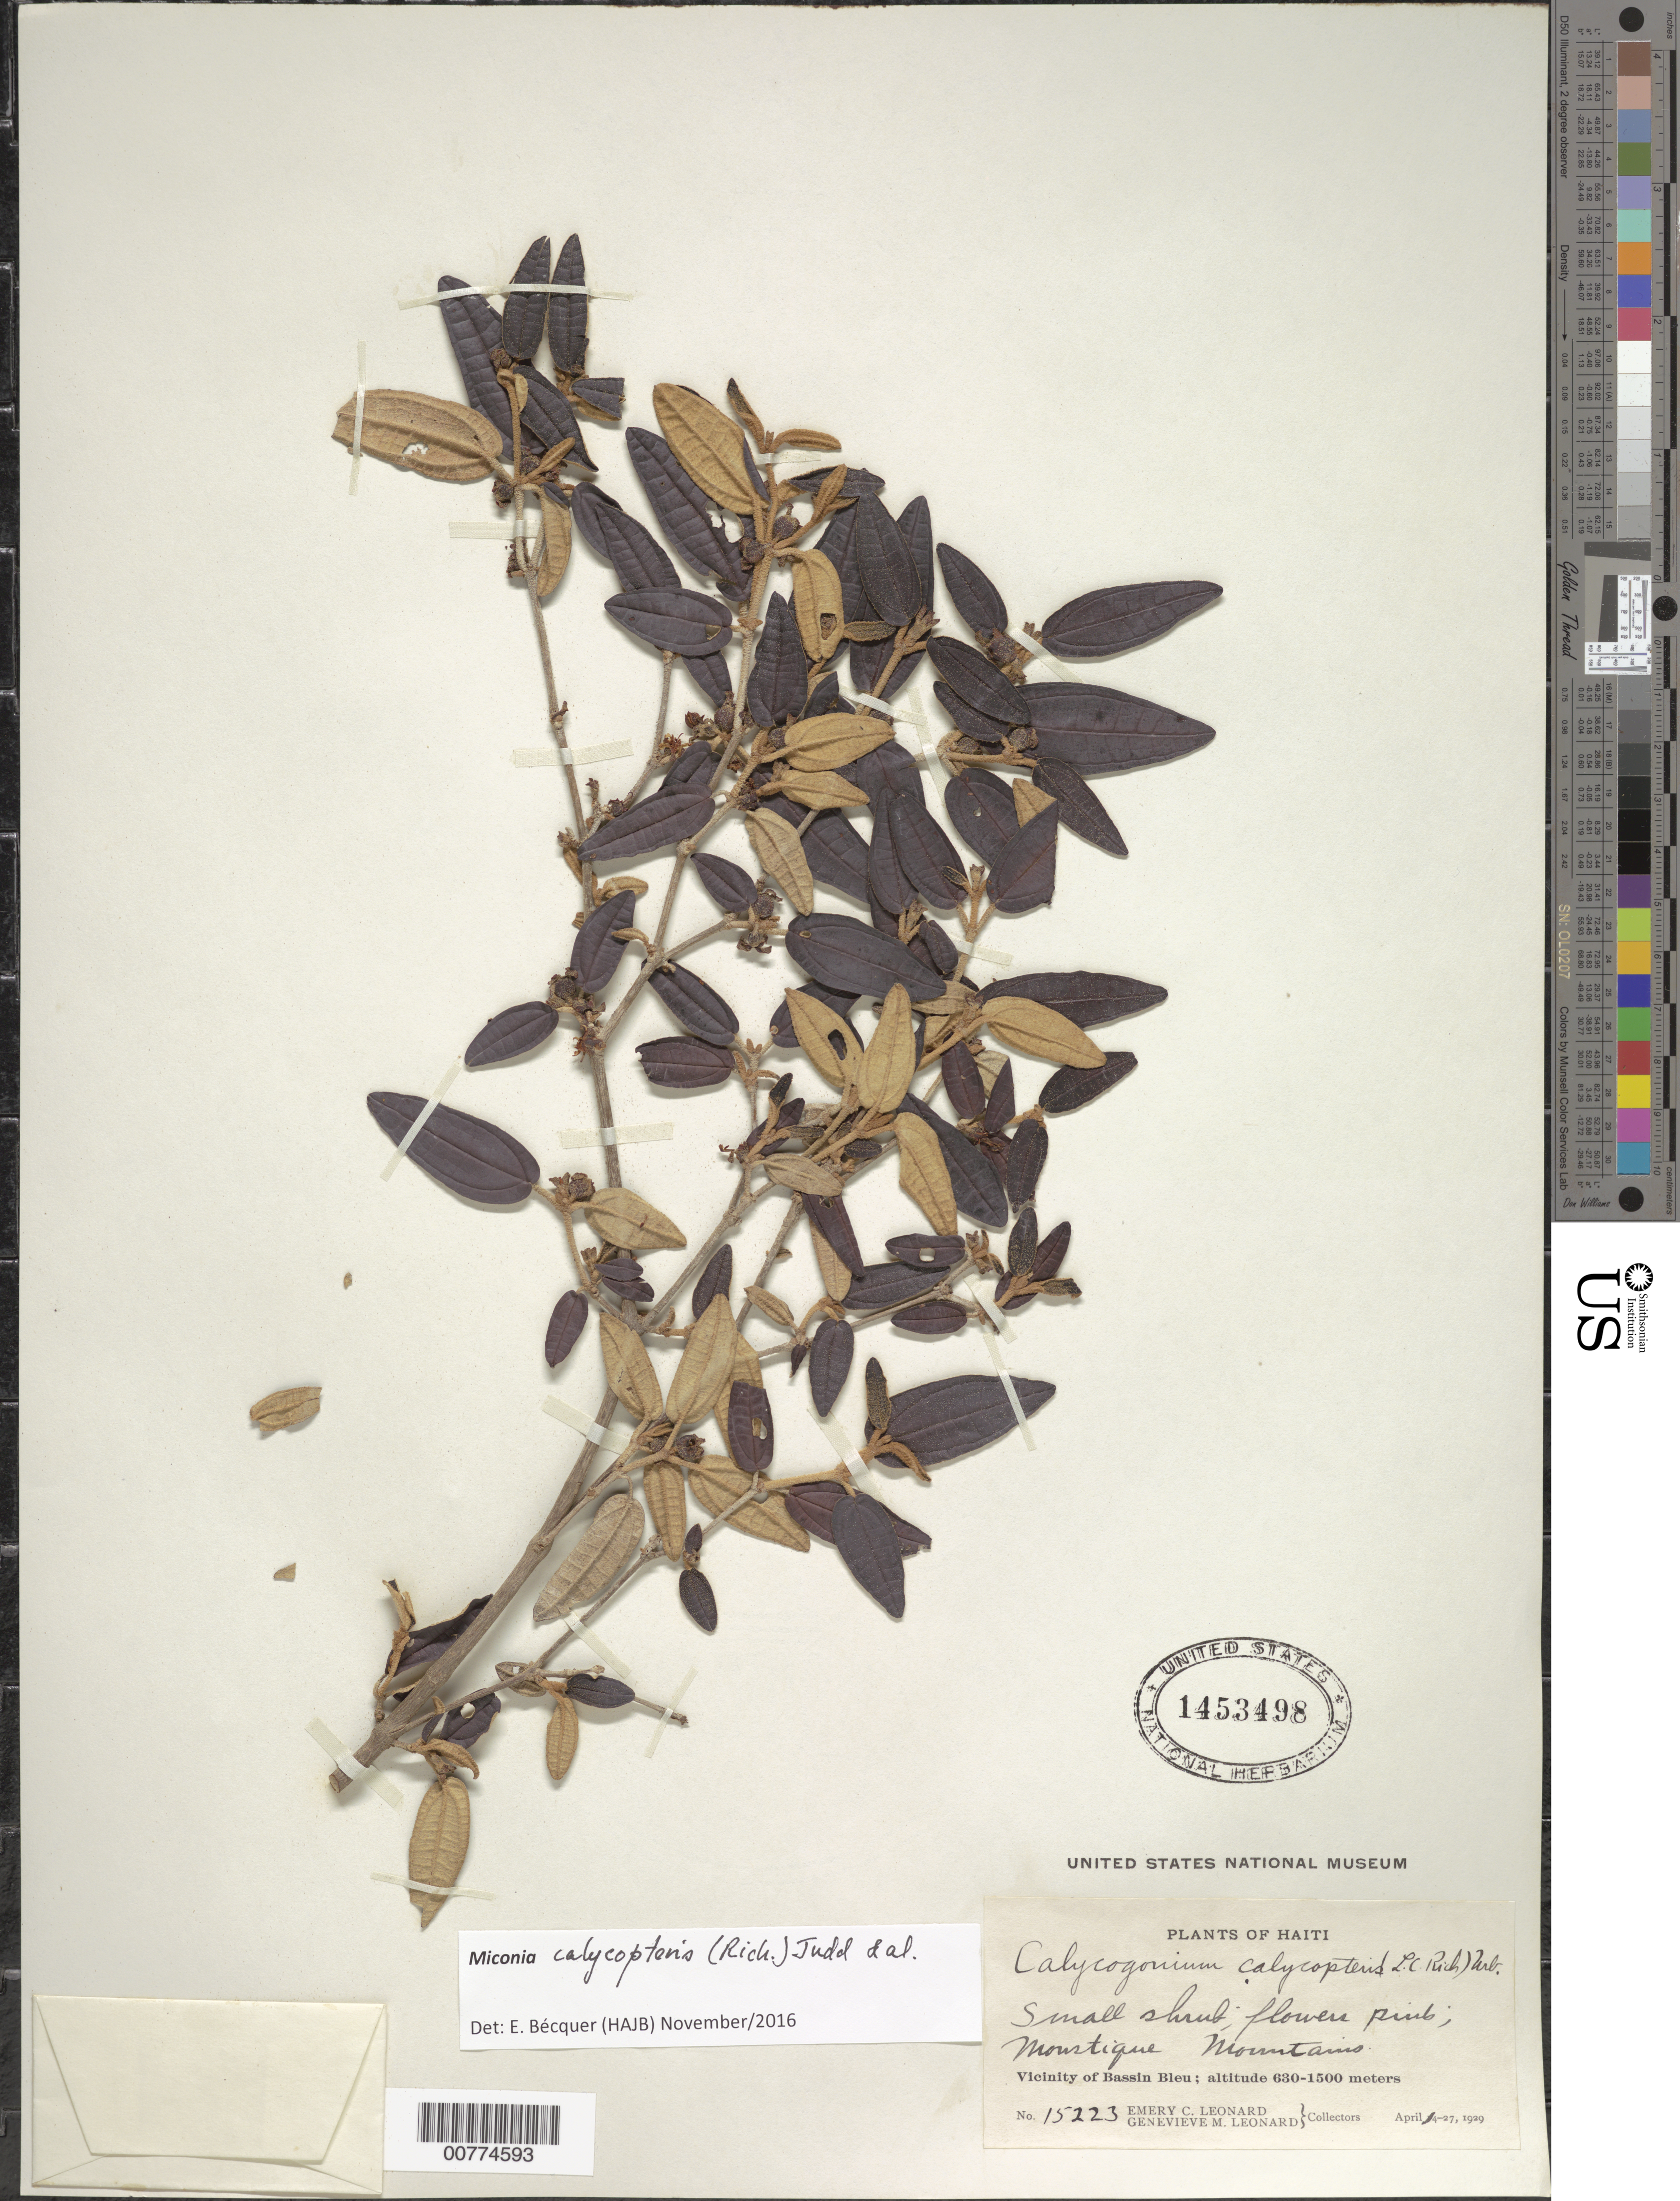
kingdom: Plantae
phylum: Tracheophyta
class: Magnoliopsida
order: Myrtales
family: Melastomataceae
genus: Miconia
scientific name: Miconia calycopteris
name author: (Rich.) Judd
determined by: Bécquer Granados, E. R., (HAJB)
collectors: E. C. Leonard & G. M. Leonard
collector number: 15223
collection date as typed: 27 Apr 1929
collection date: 1929-04-27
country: Haiti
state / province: Nord-Ouest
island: Hispaniola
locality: Vicinity of Bassin Bleu, Moustique Mountains.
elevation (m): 630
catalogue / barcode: US 1453498